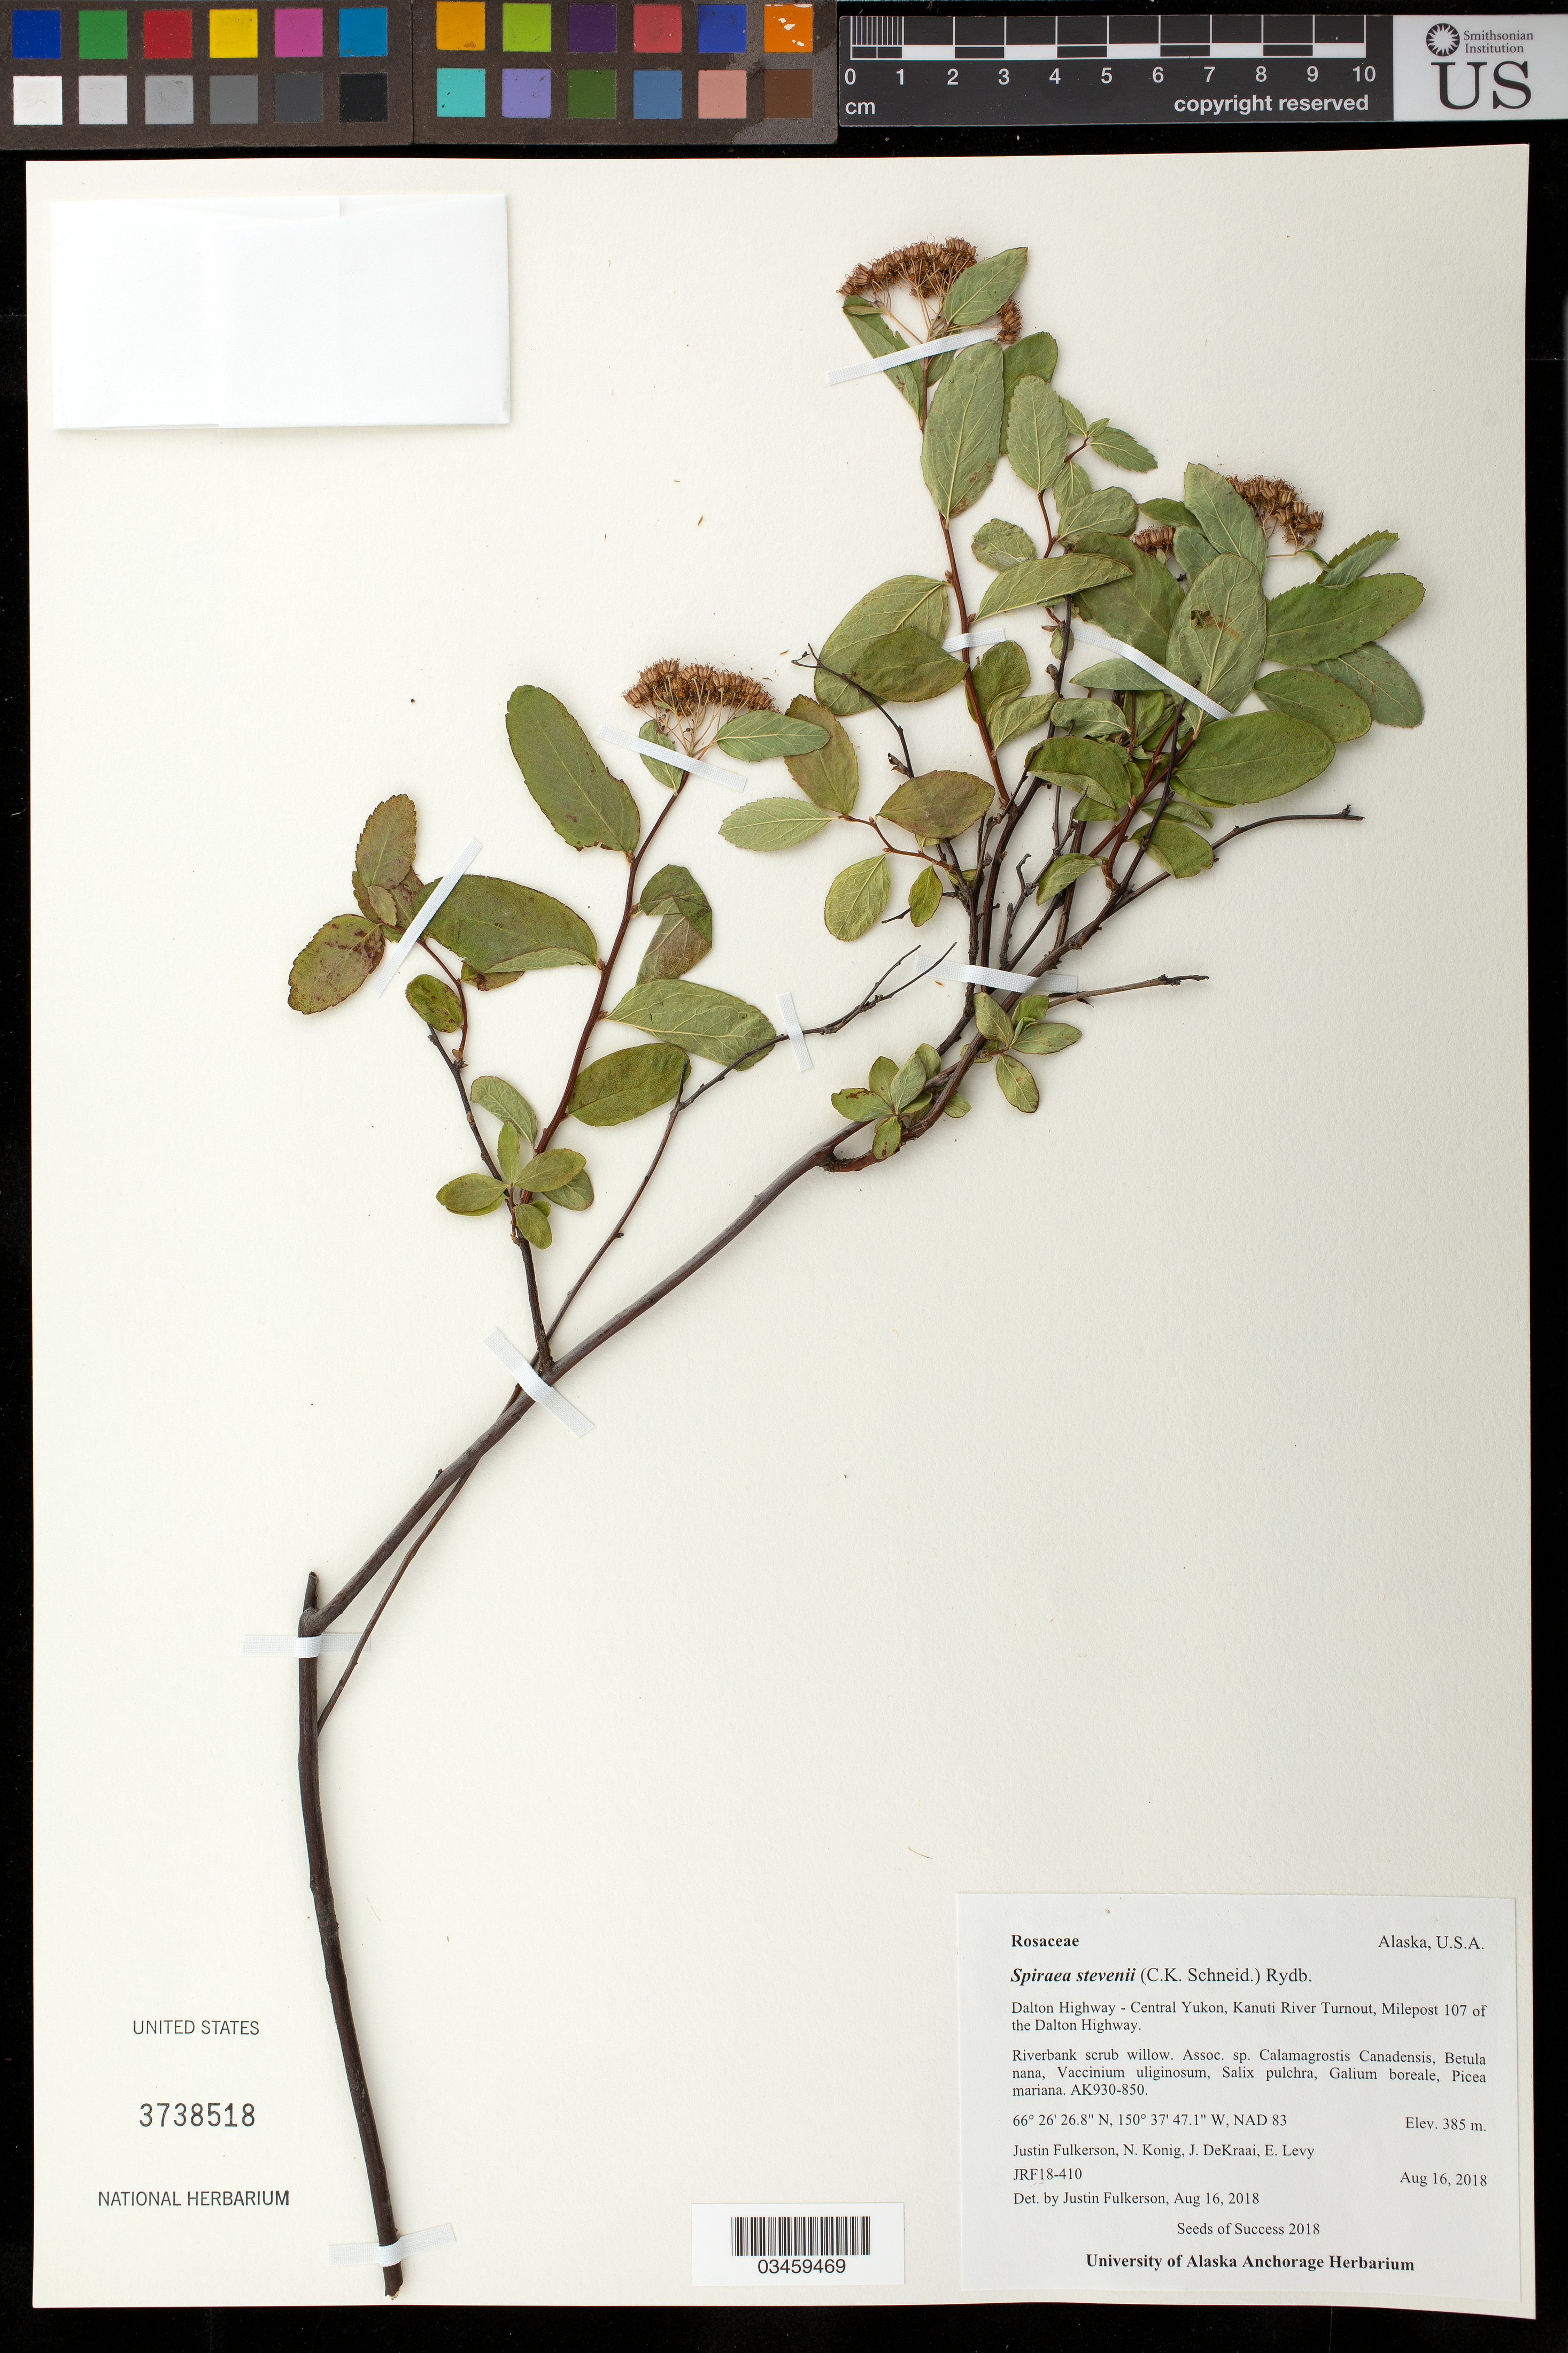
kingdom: Plantae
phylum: Tracheophyta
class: Magnoliopsida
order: Rosales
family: Rosaceae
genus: Spiraea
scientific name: Spiraea stevenii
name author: (C.K. Schneid.) Rydb.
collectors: J. Fulkerson, N. Konig, E. Levy & J. Dekraai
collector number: JRF18-410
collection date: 2018-08-16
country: United States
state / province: Alaska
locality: Dalton Hwy- Central Yukon, Kanuti River Turnout, milepost 107 of the Dalton Hwy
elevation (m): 385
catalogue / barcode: US 3738518